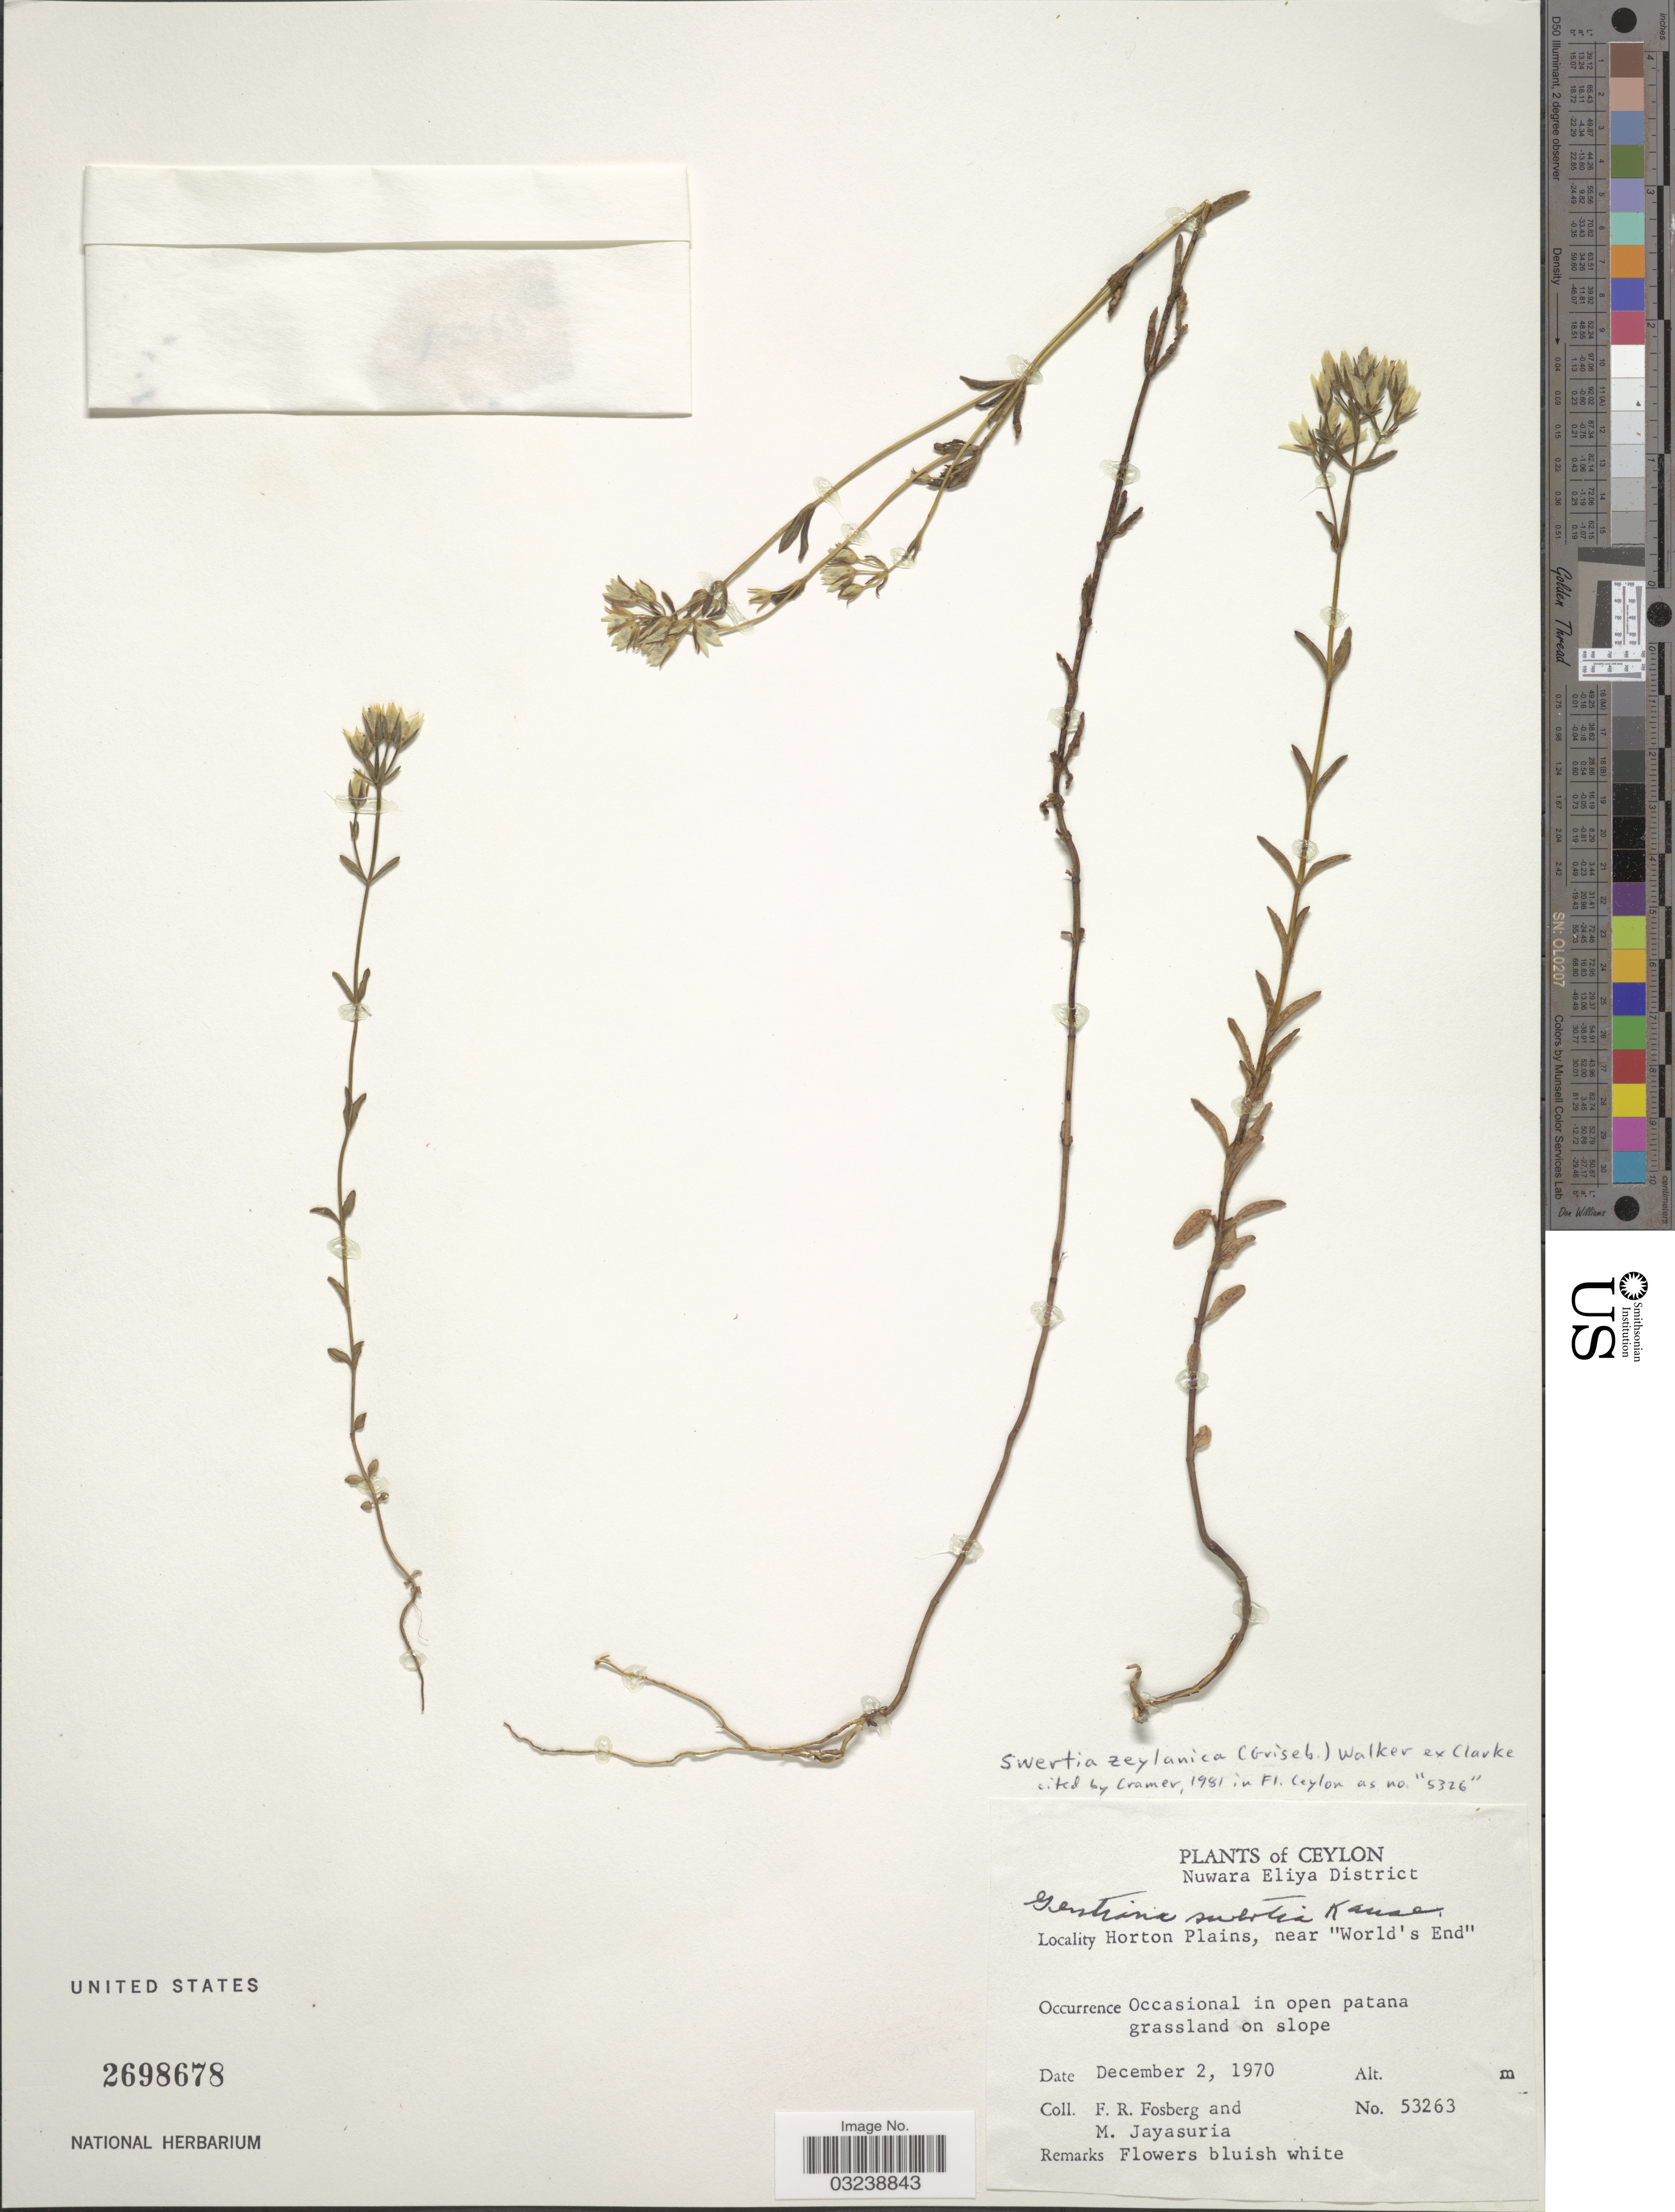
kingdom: Plantae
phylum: Tracheophyta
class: Magnoliopsida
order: Gentianales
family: Gentianaceae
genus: Swertia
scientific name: Swertia zeylanica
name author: Walker ex Griseb.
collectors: F. R. Fosberg & M. Jayasuria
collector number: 53263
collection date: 1970-12-02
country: Sri Lanka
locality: Ceylon. Nuwara Eliya District. Horton Plains, near "World's End".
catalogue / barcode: US 2698678